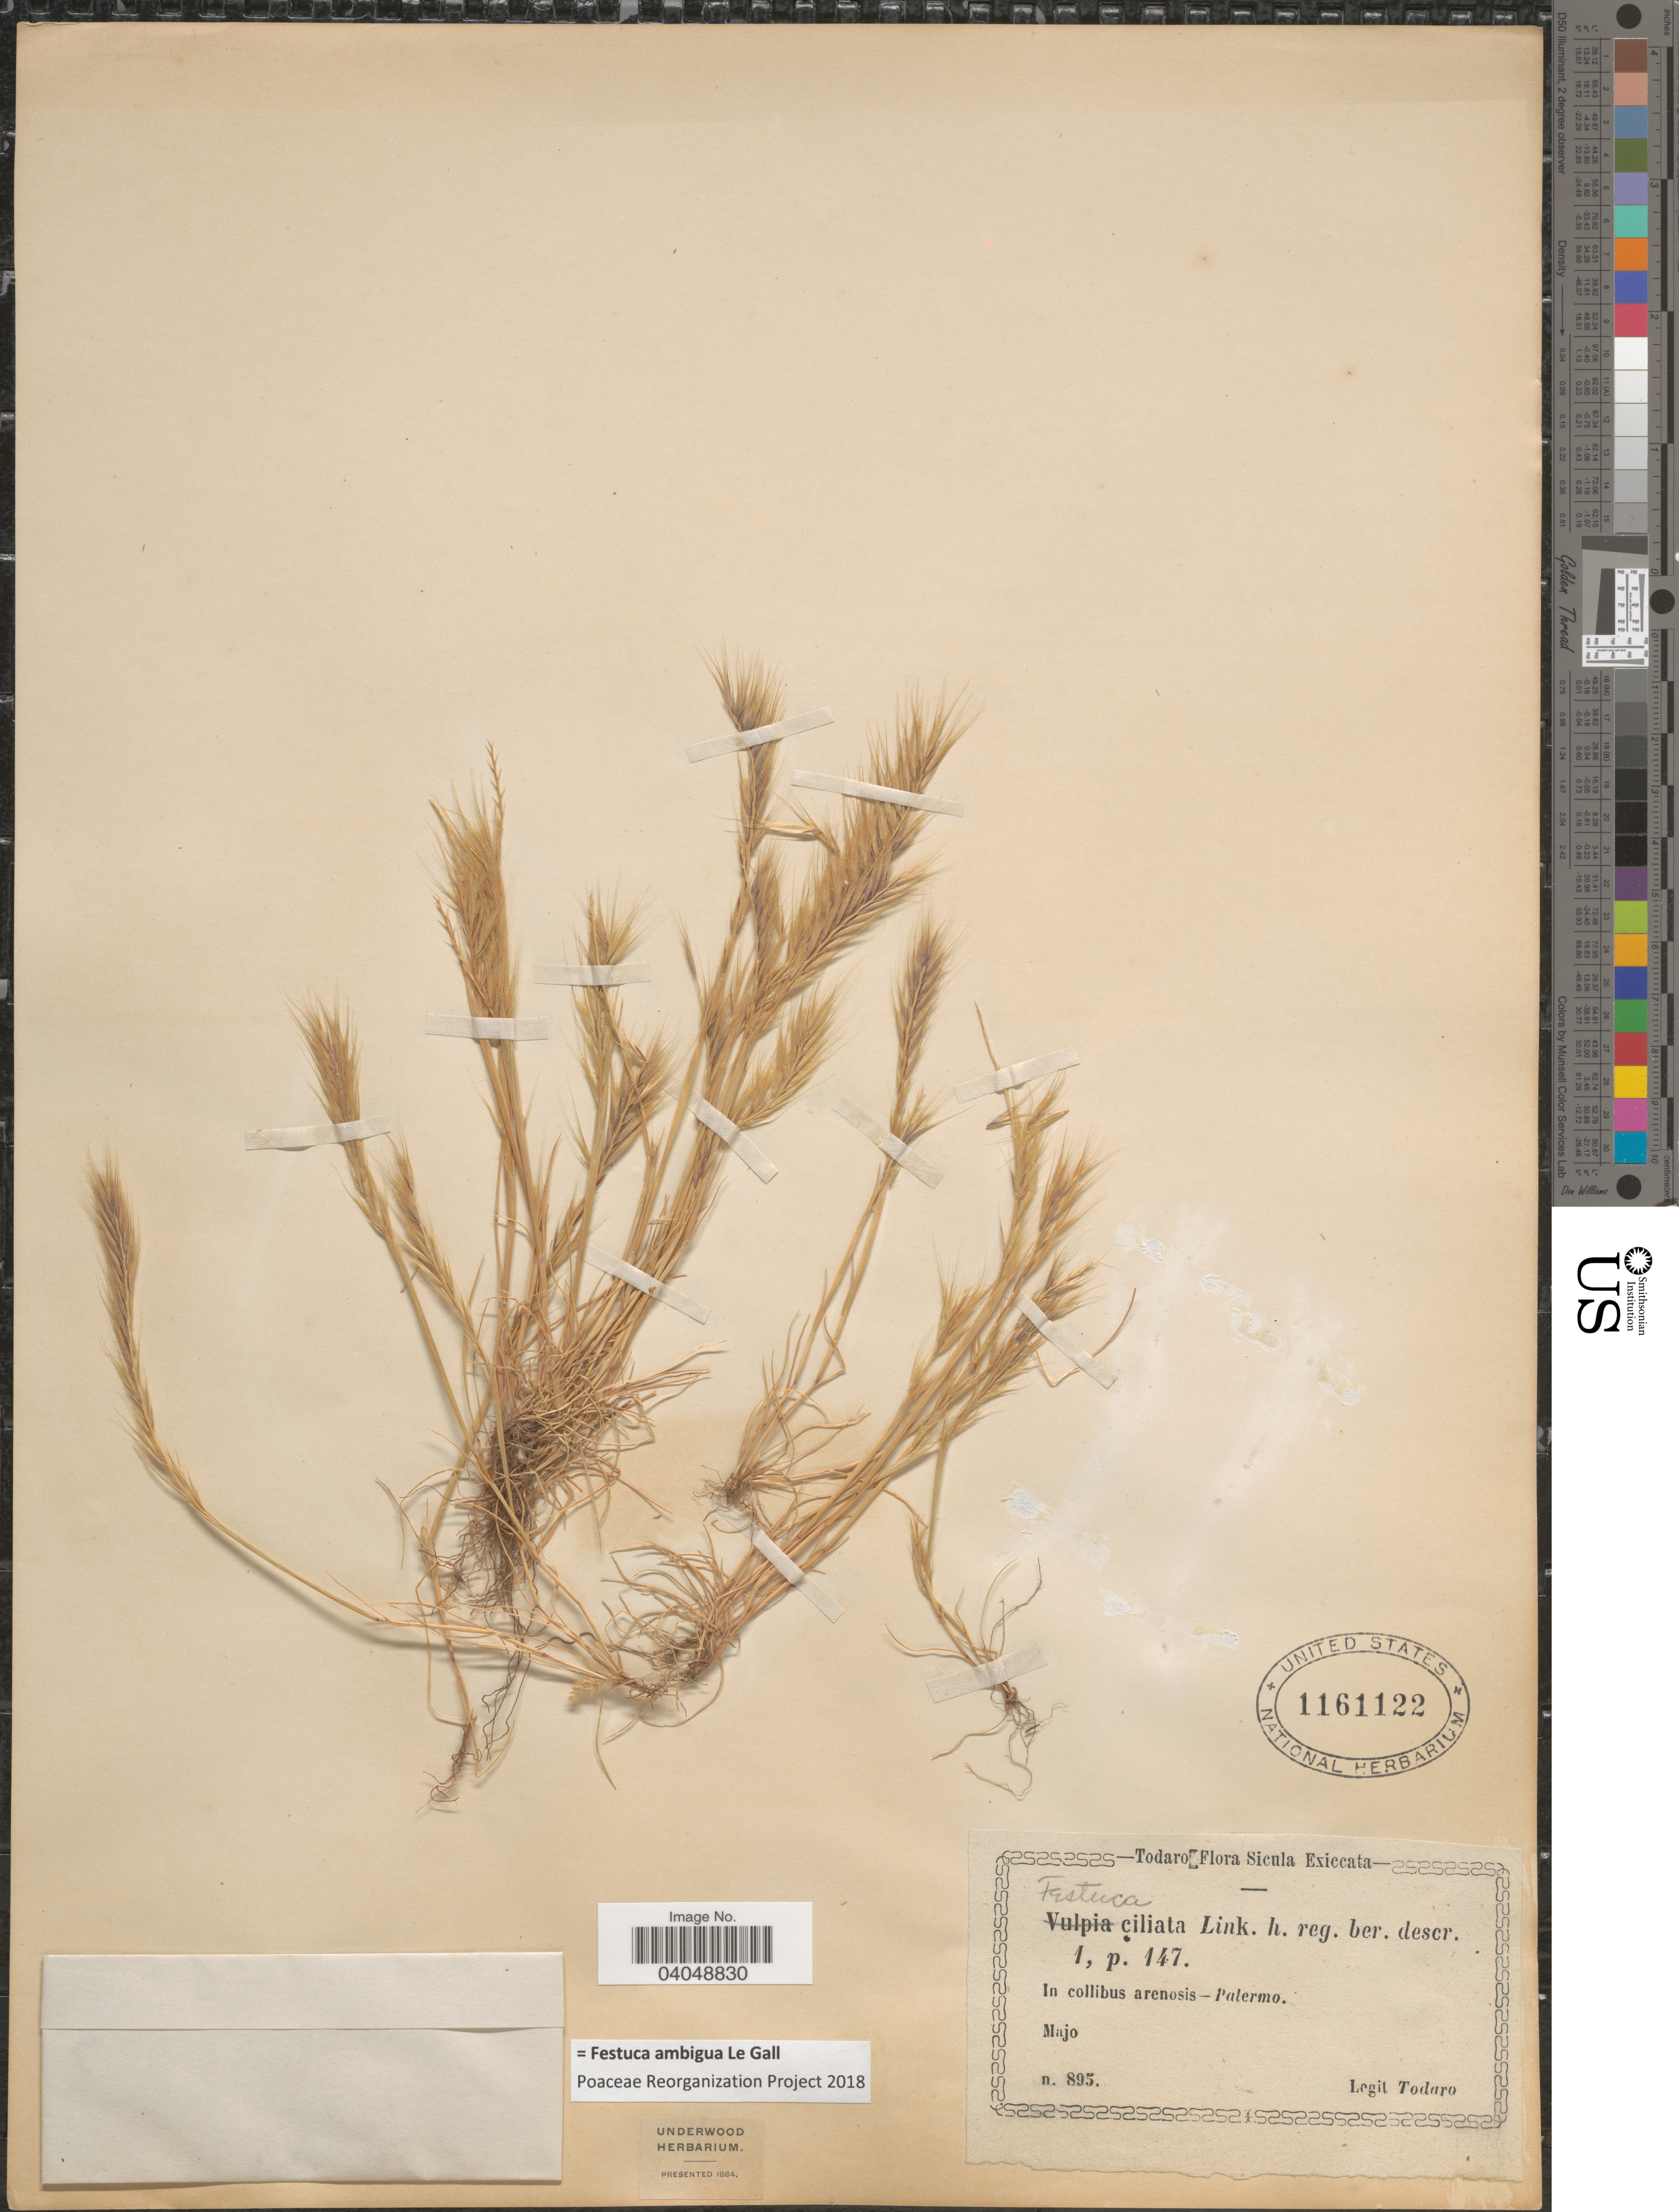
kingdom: Plantae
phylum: Tracheophyta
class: Liliopsida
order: Poales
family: Poaceae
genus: Festuca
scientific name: Festuca ambigua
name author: Le Gall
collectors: Todaro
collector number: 895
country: Italy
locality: Sicula. In collibus arenosis-Palermo.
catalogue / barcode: US 1161122